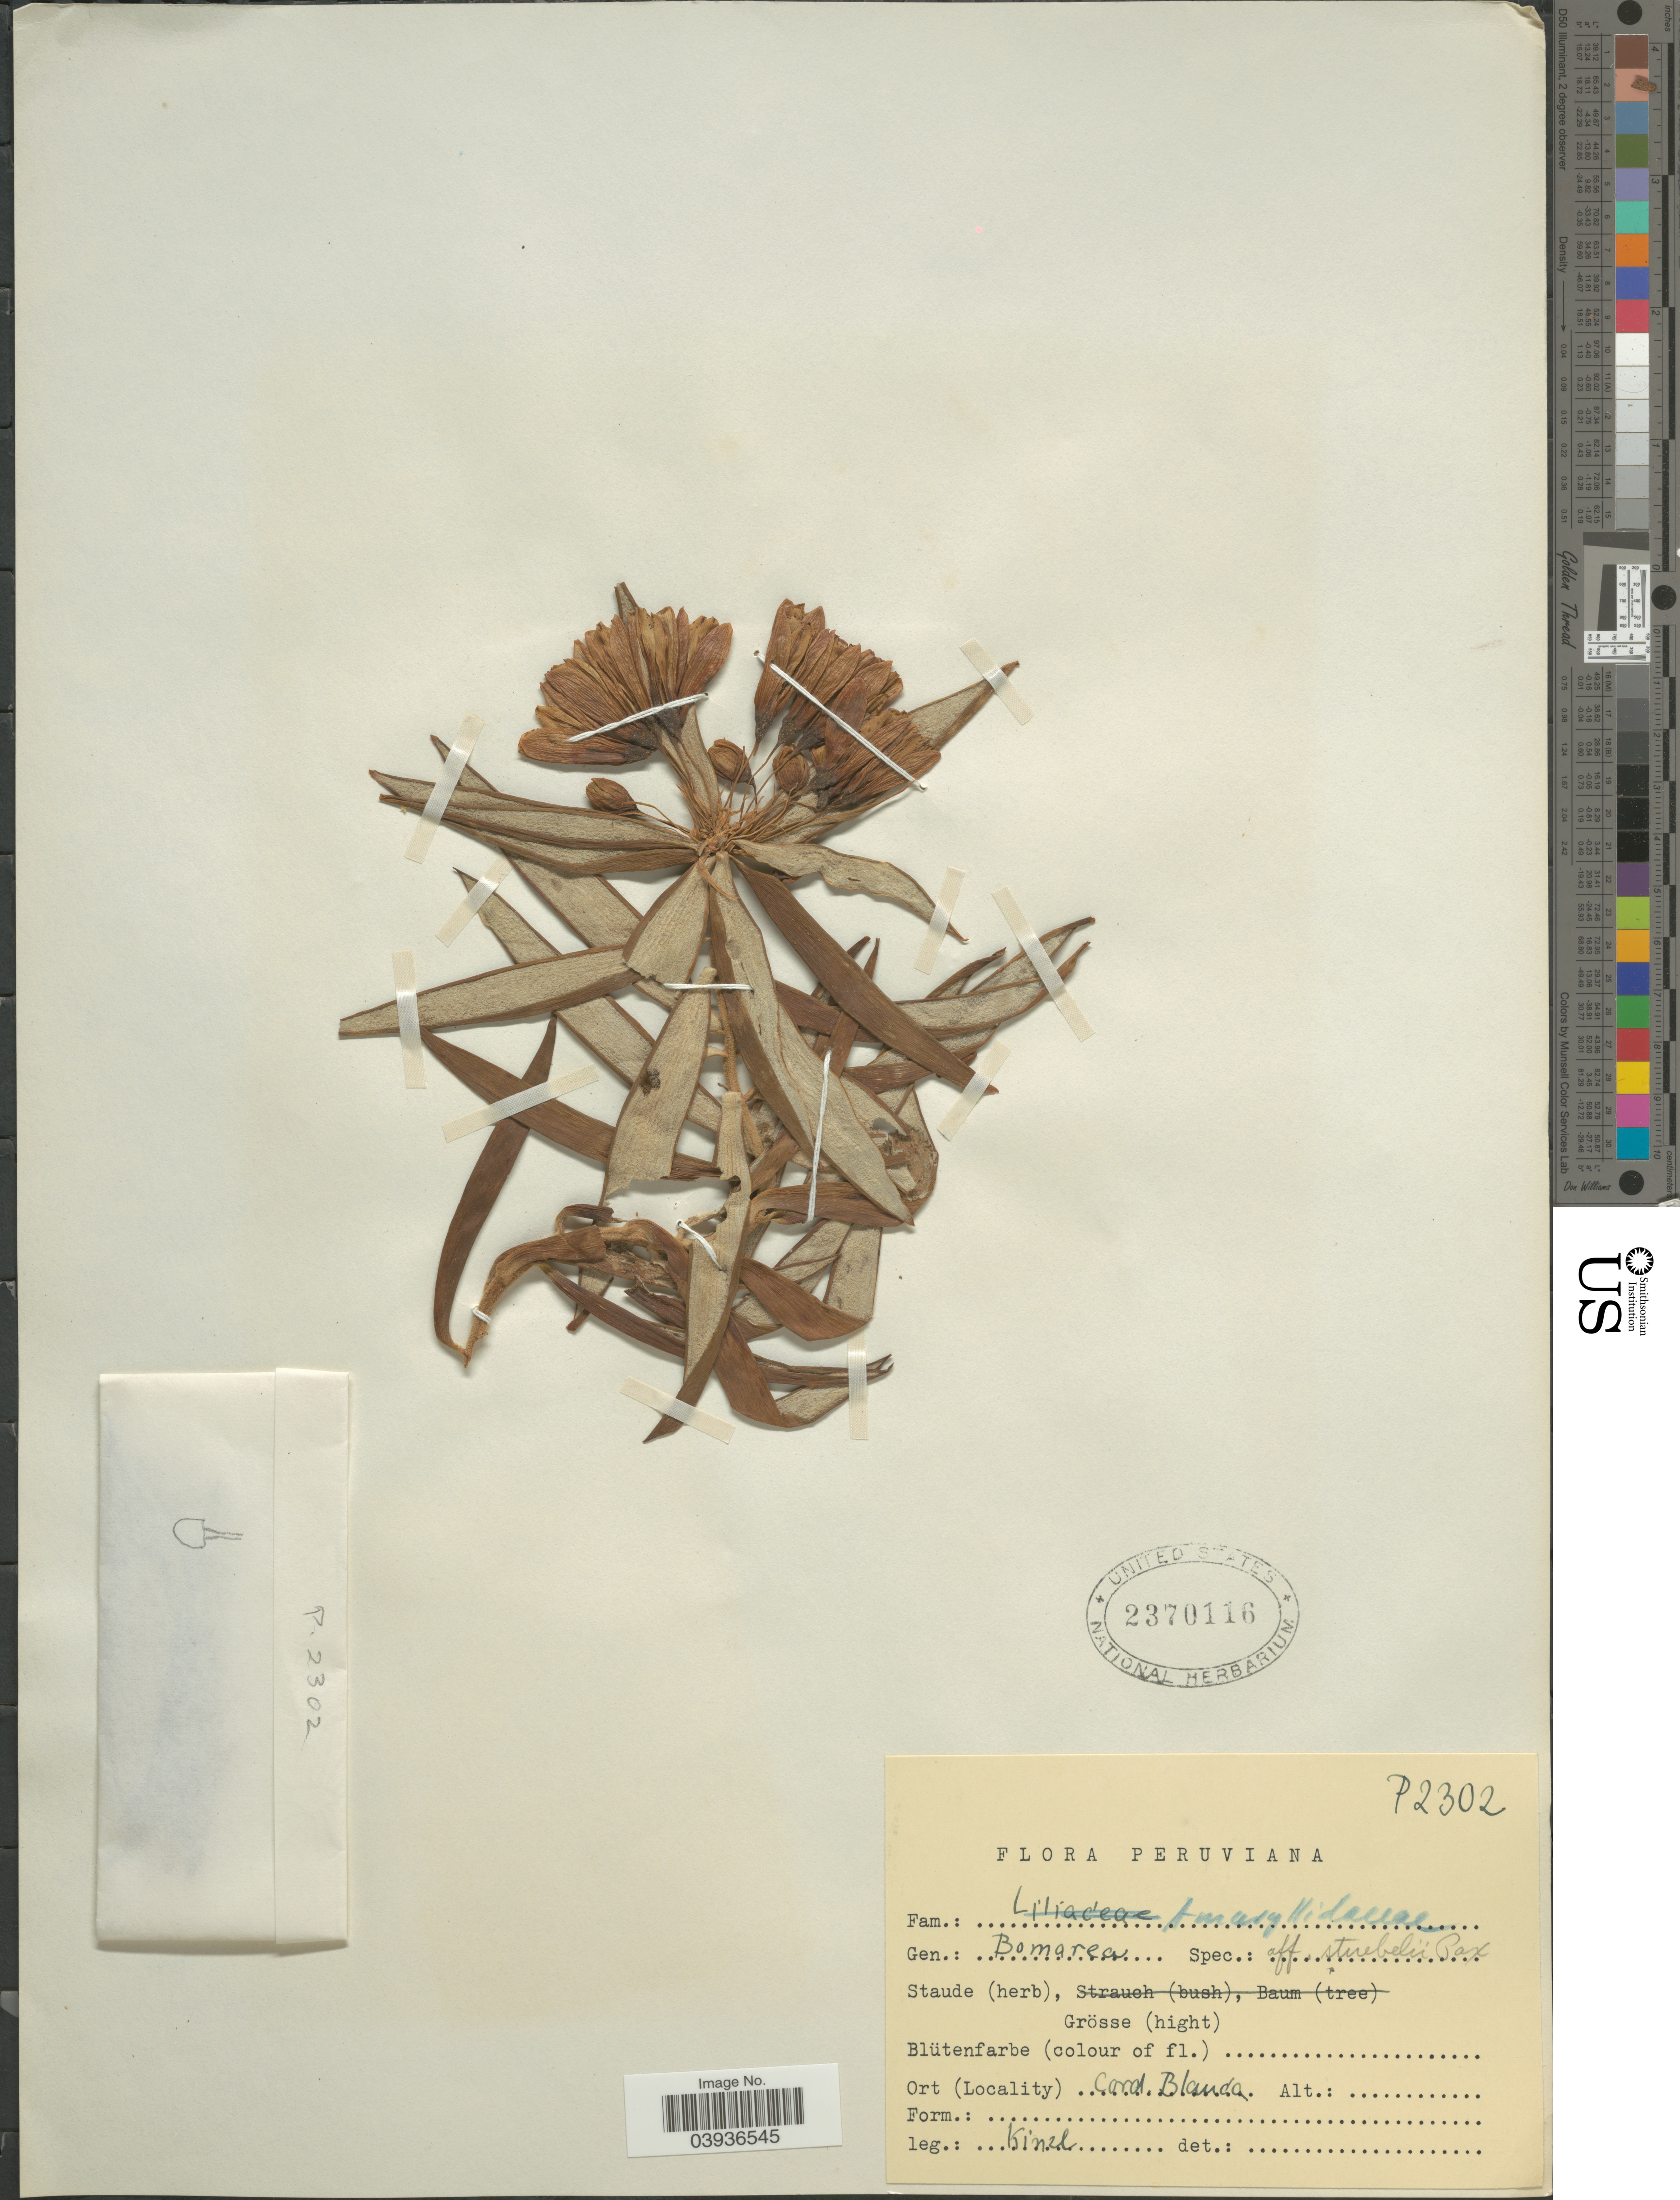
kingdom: Plantae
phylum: Tracheophyta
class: Liliopsida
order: Liliales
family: Alstroemeriaceae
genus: Bomarea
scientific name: Bomarea sp.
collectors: Kinel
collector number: P2302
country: Peru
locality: Peruviana. Cord Blanca.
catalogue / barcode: US 2370116